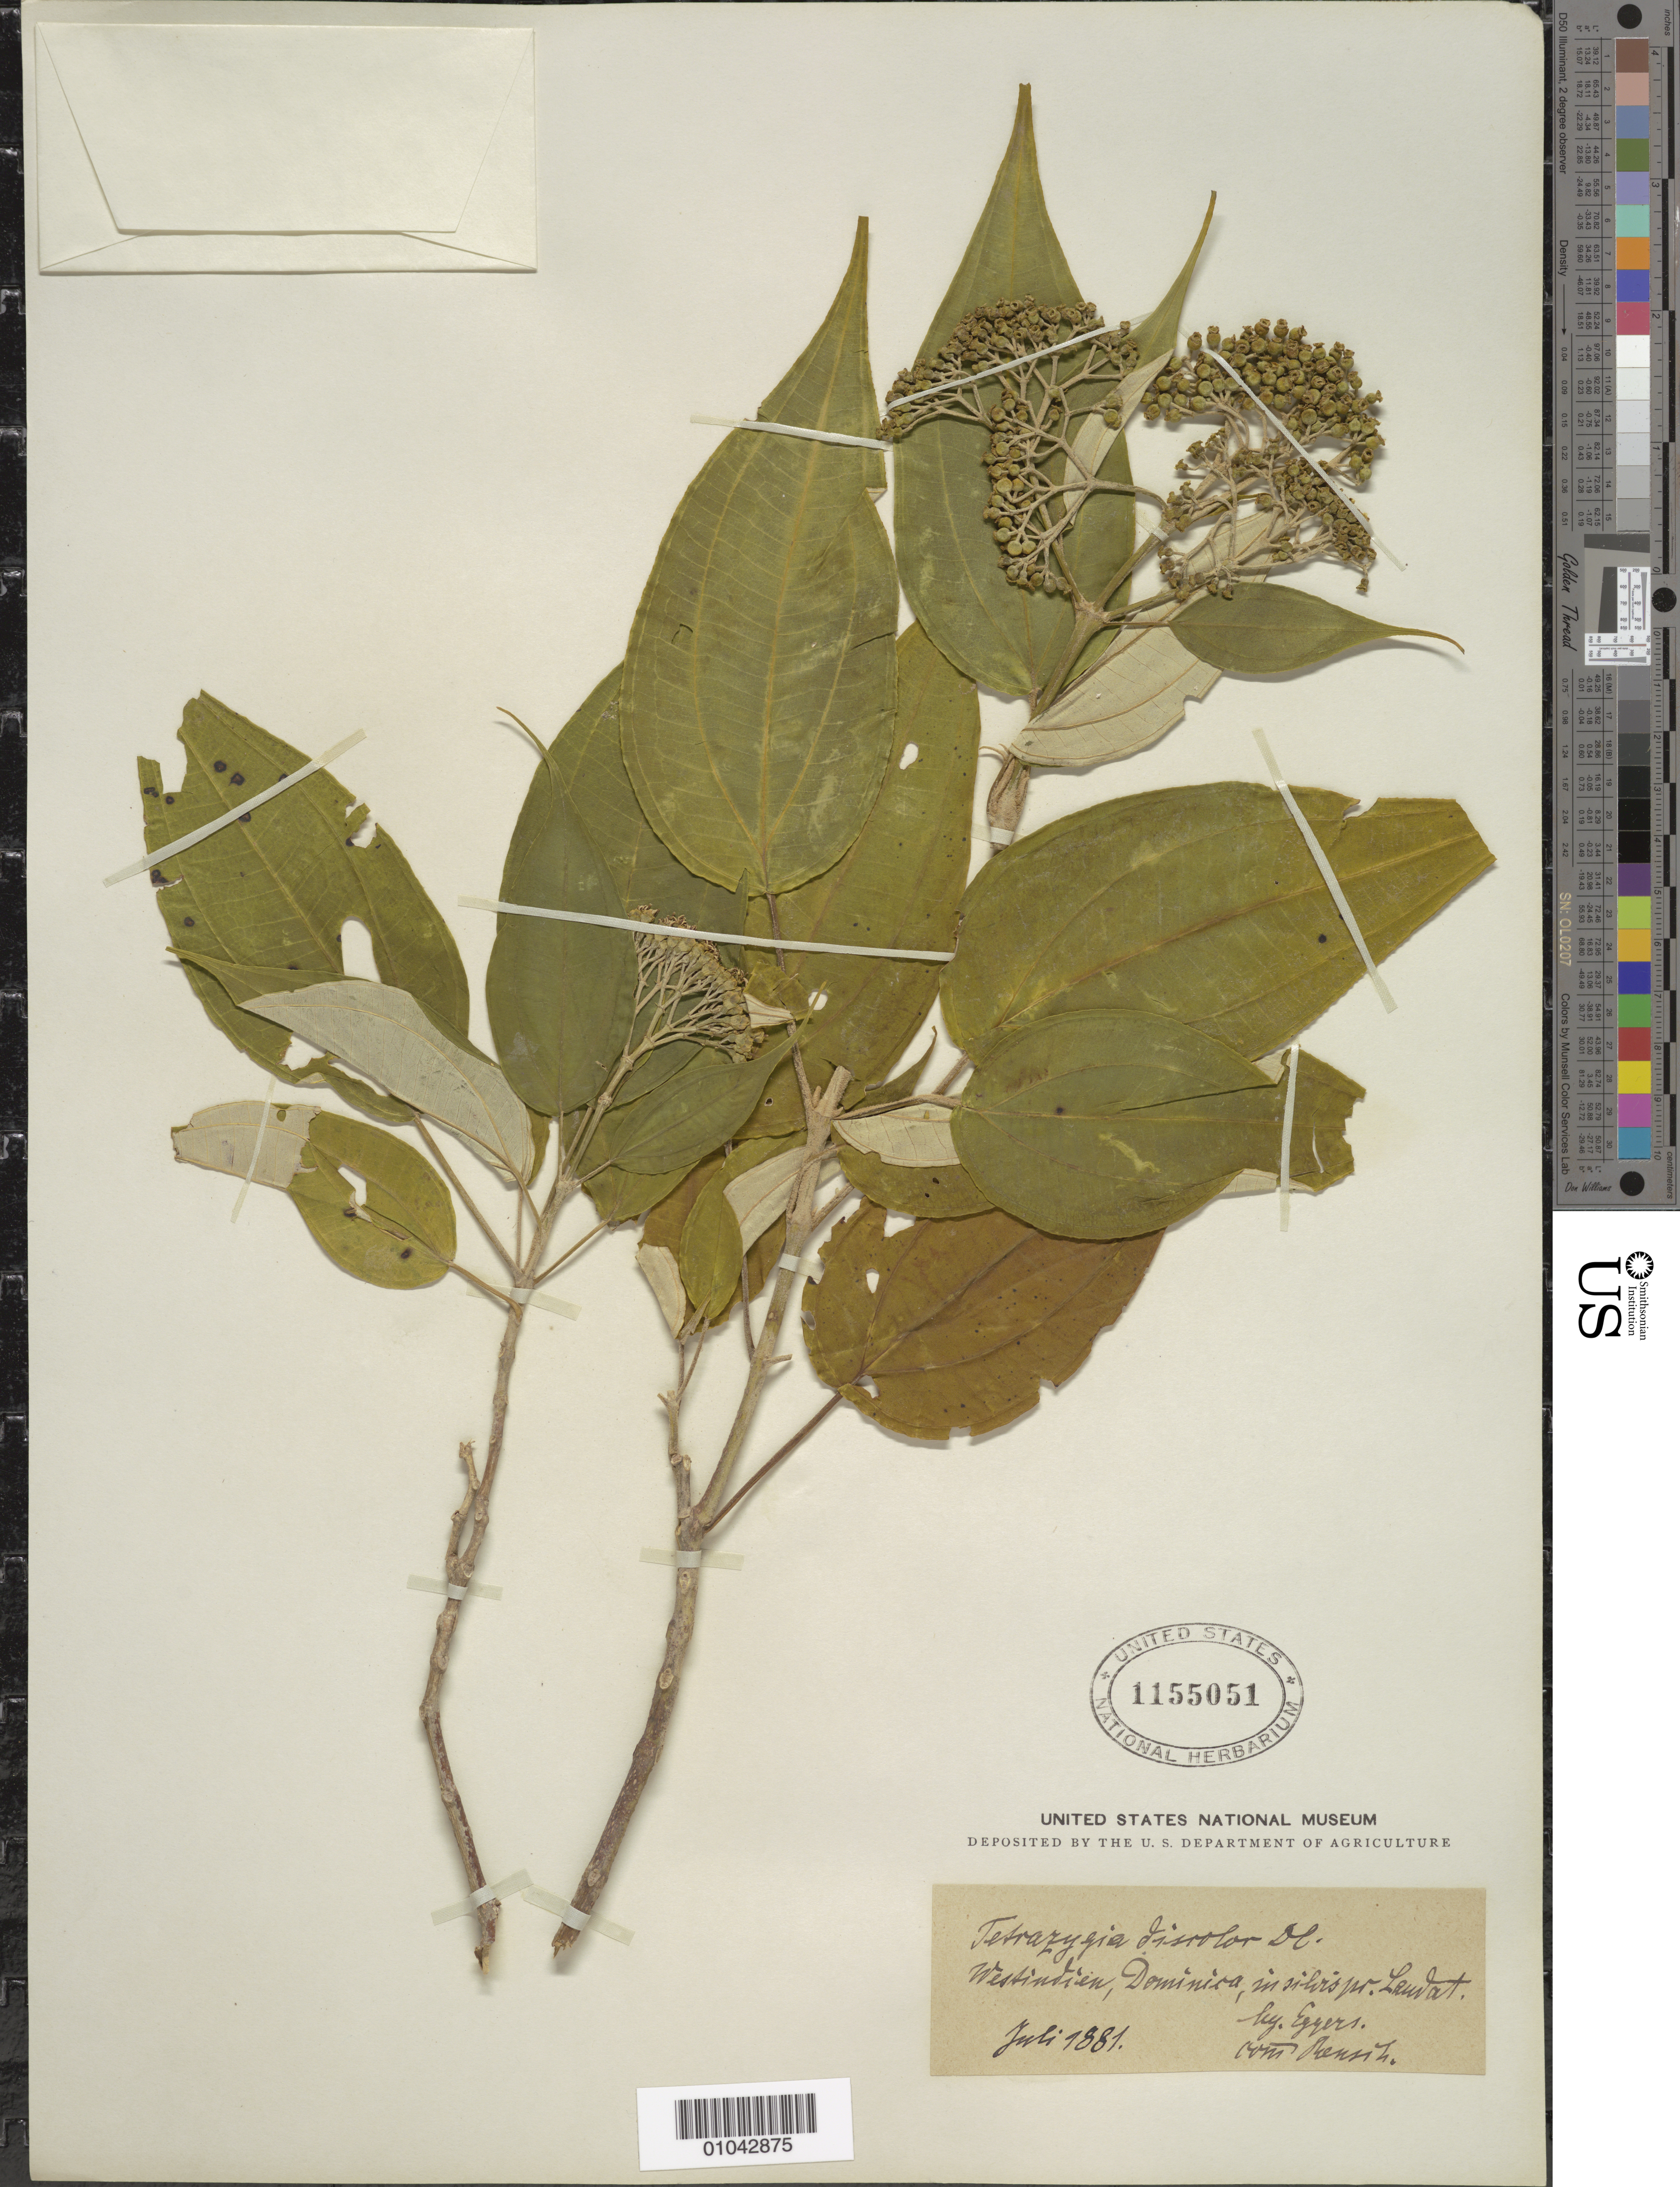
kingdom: Plantae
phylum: Tracheophyta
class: Magnoliopsida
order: Myrtales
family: Melastomataceae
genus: Tetrazygia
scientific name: Tetrazygia discolor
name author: (L.) DC.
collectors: H. F. A. von Eggers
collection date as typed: Jul 1881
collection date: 1881-07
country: Dominica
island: Dominica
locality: Leudat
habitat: In silvis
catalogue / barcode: US 1155051